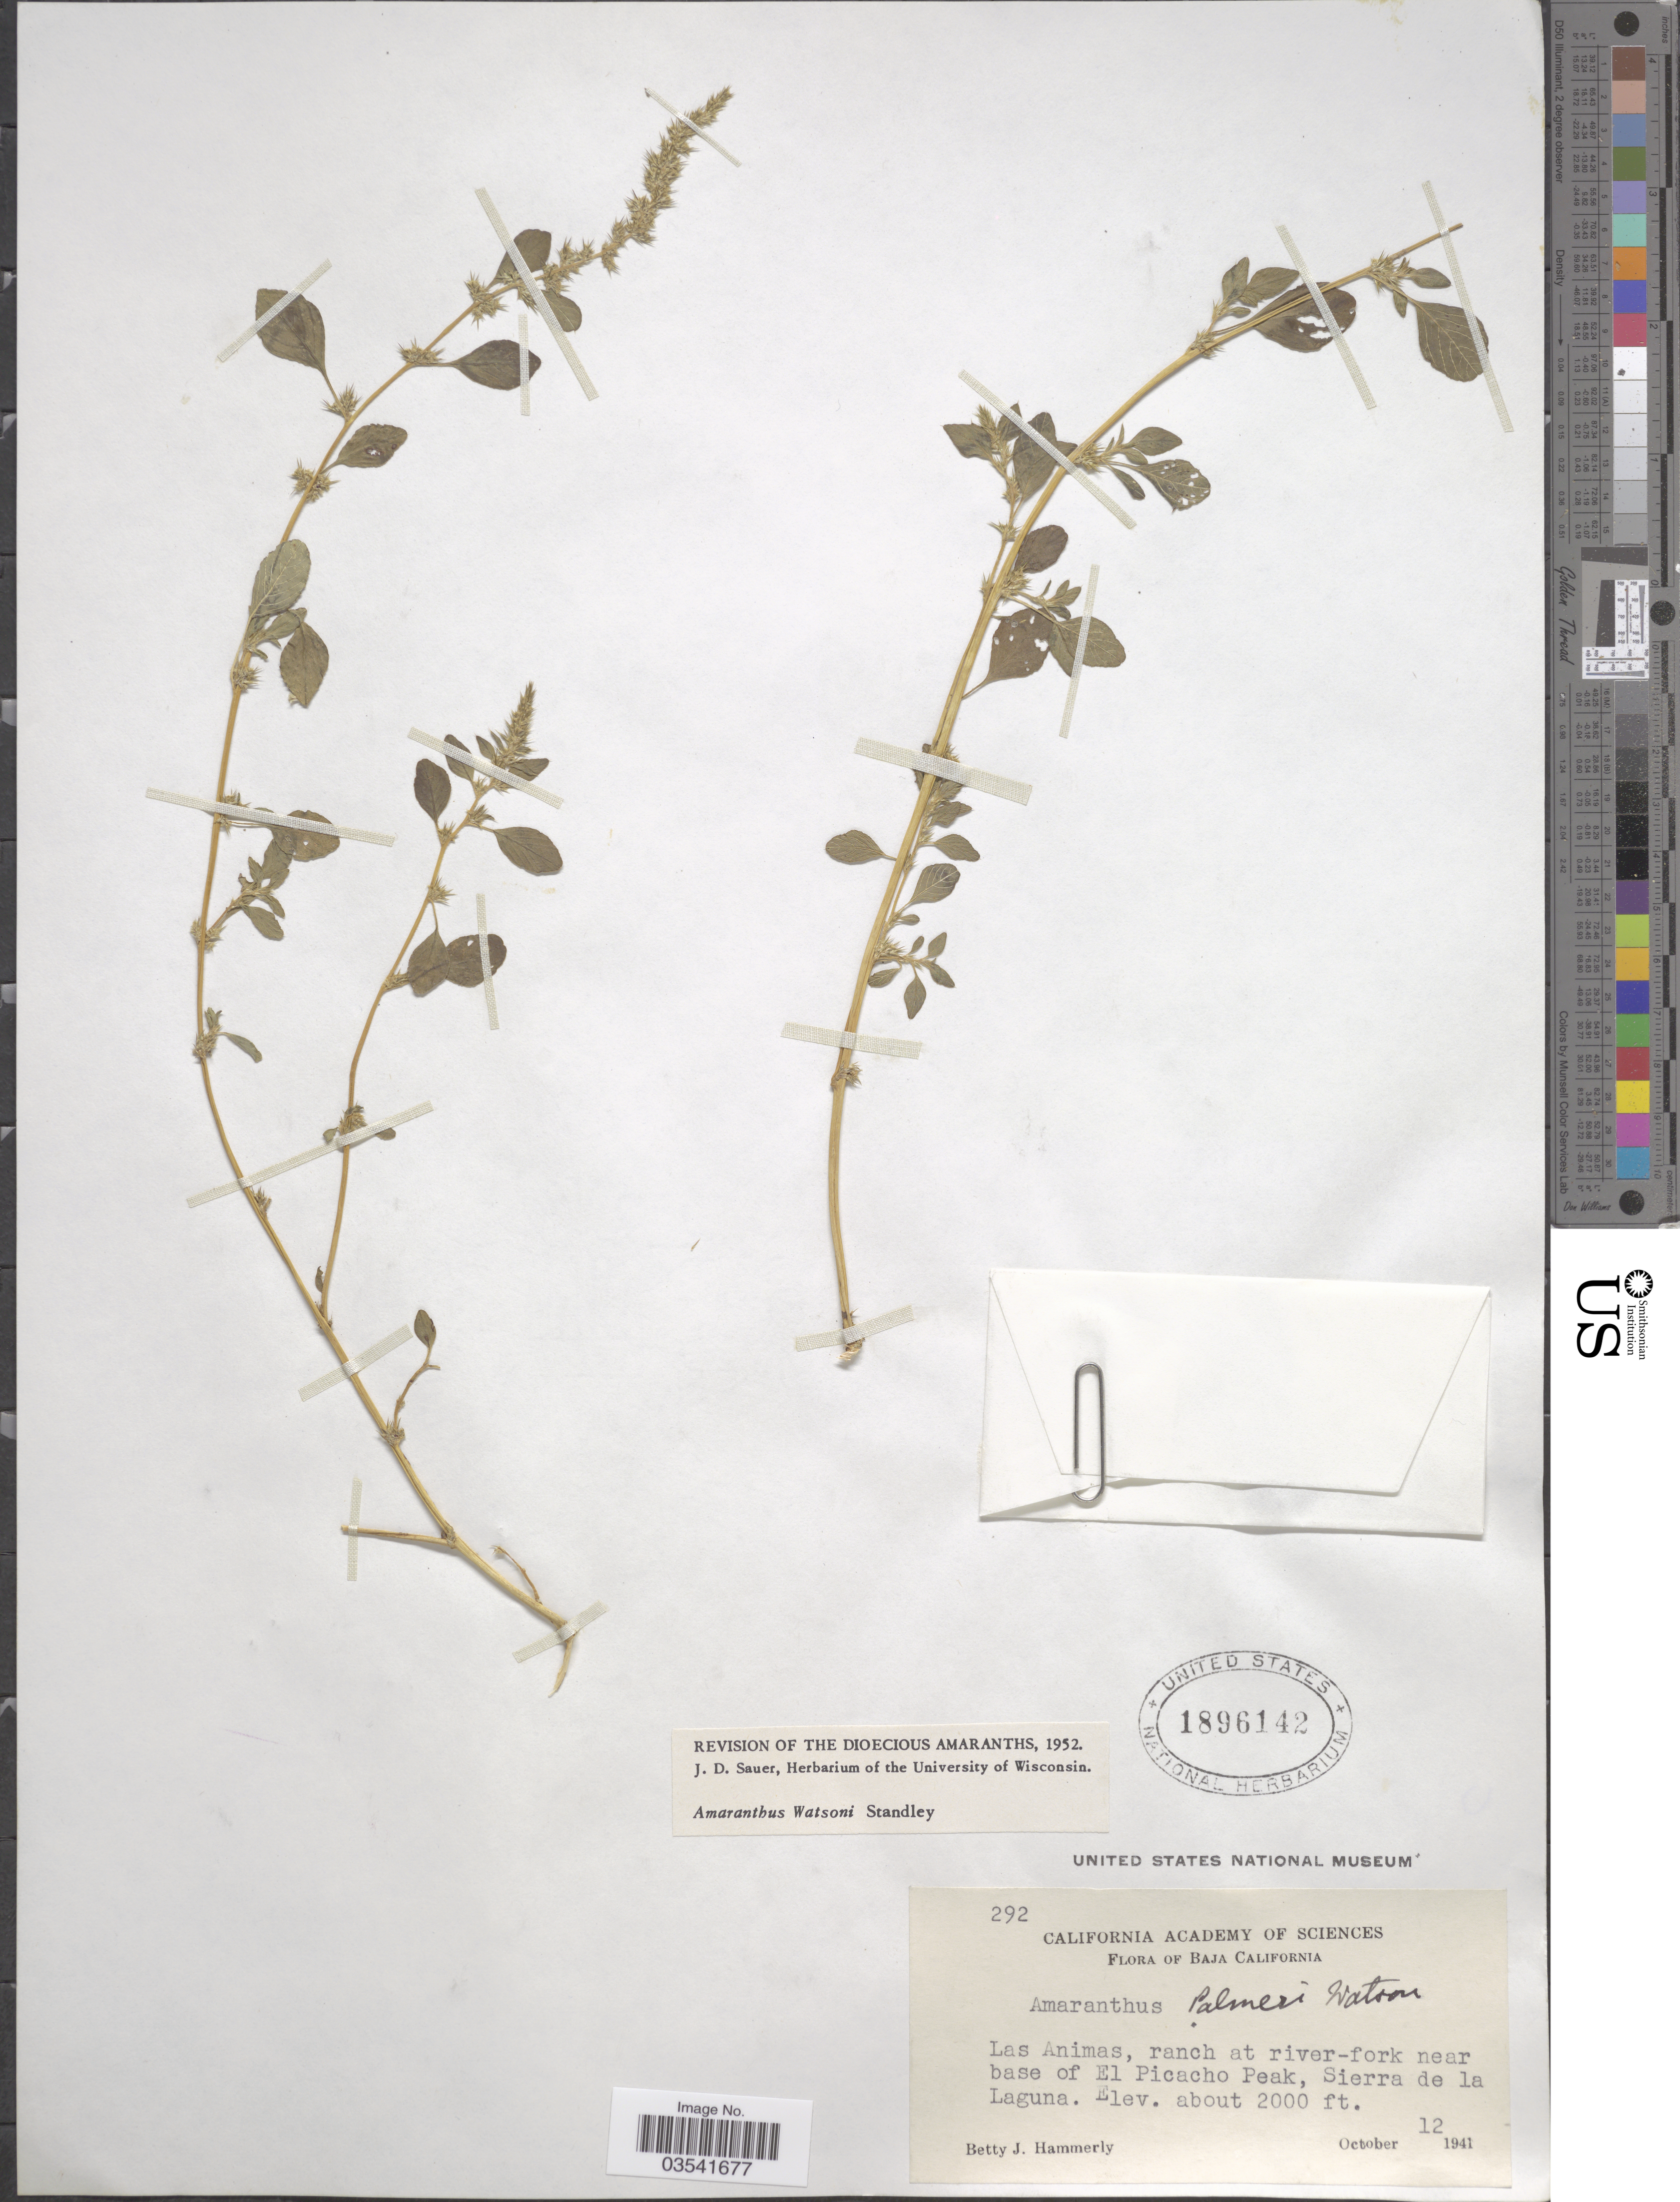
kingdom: Plantae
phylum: Tracheophyta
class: Magnoliopsida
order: Caryophyllales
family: Amaranthaceae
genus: Amaranthus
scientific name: Amaranthus watsonii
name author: Standl.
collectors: B. J. Hammerly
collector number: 292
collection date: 1941-10-12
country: Mexico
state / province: Baja California Sur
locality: Las Animas, ranch at river-fork near base of El Picacho Peak, Sierra de la Laguna.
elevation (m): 610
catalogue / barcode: US 1896142